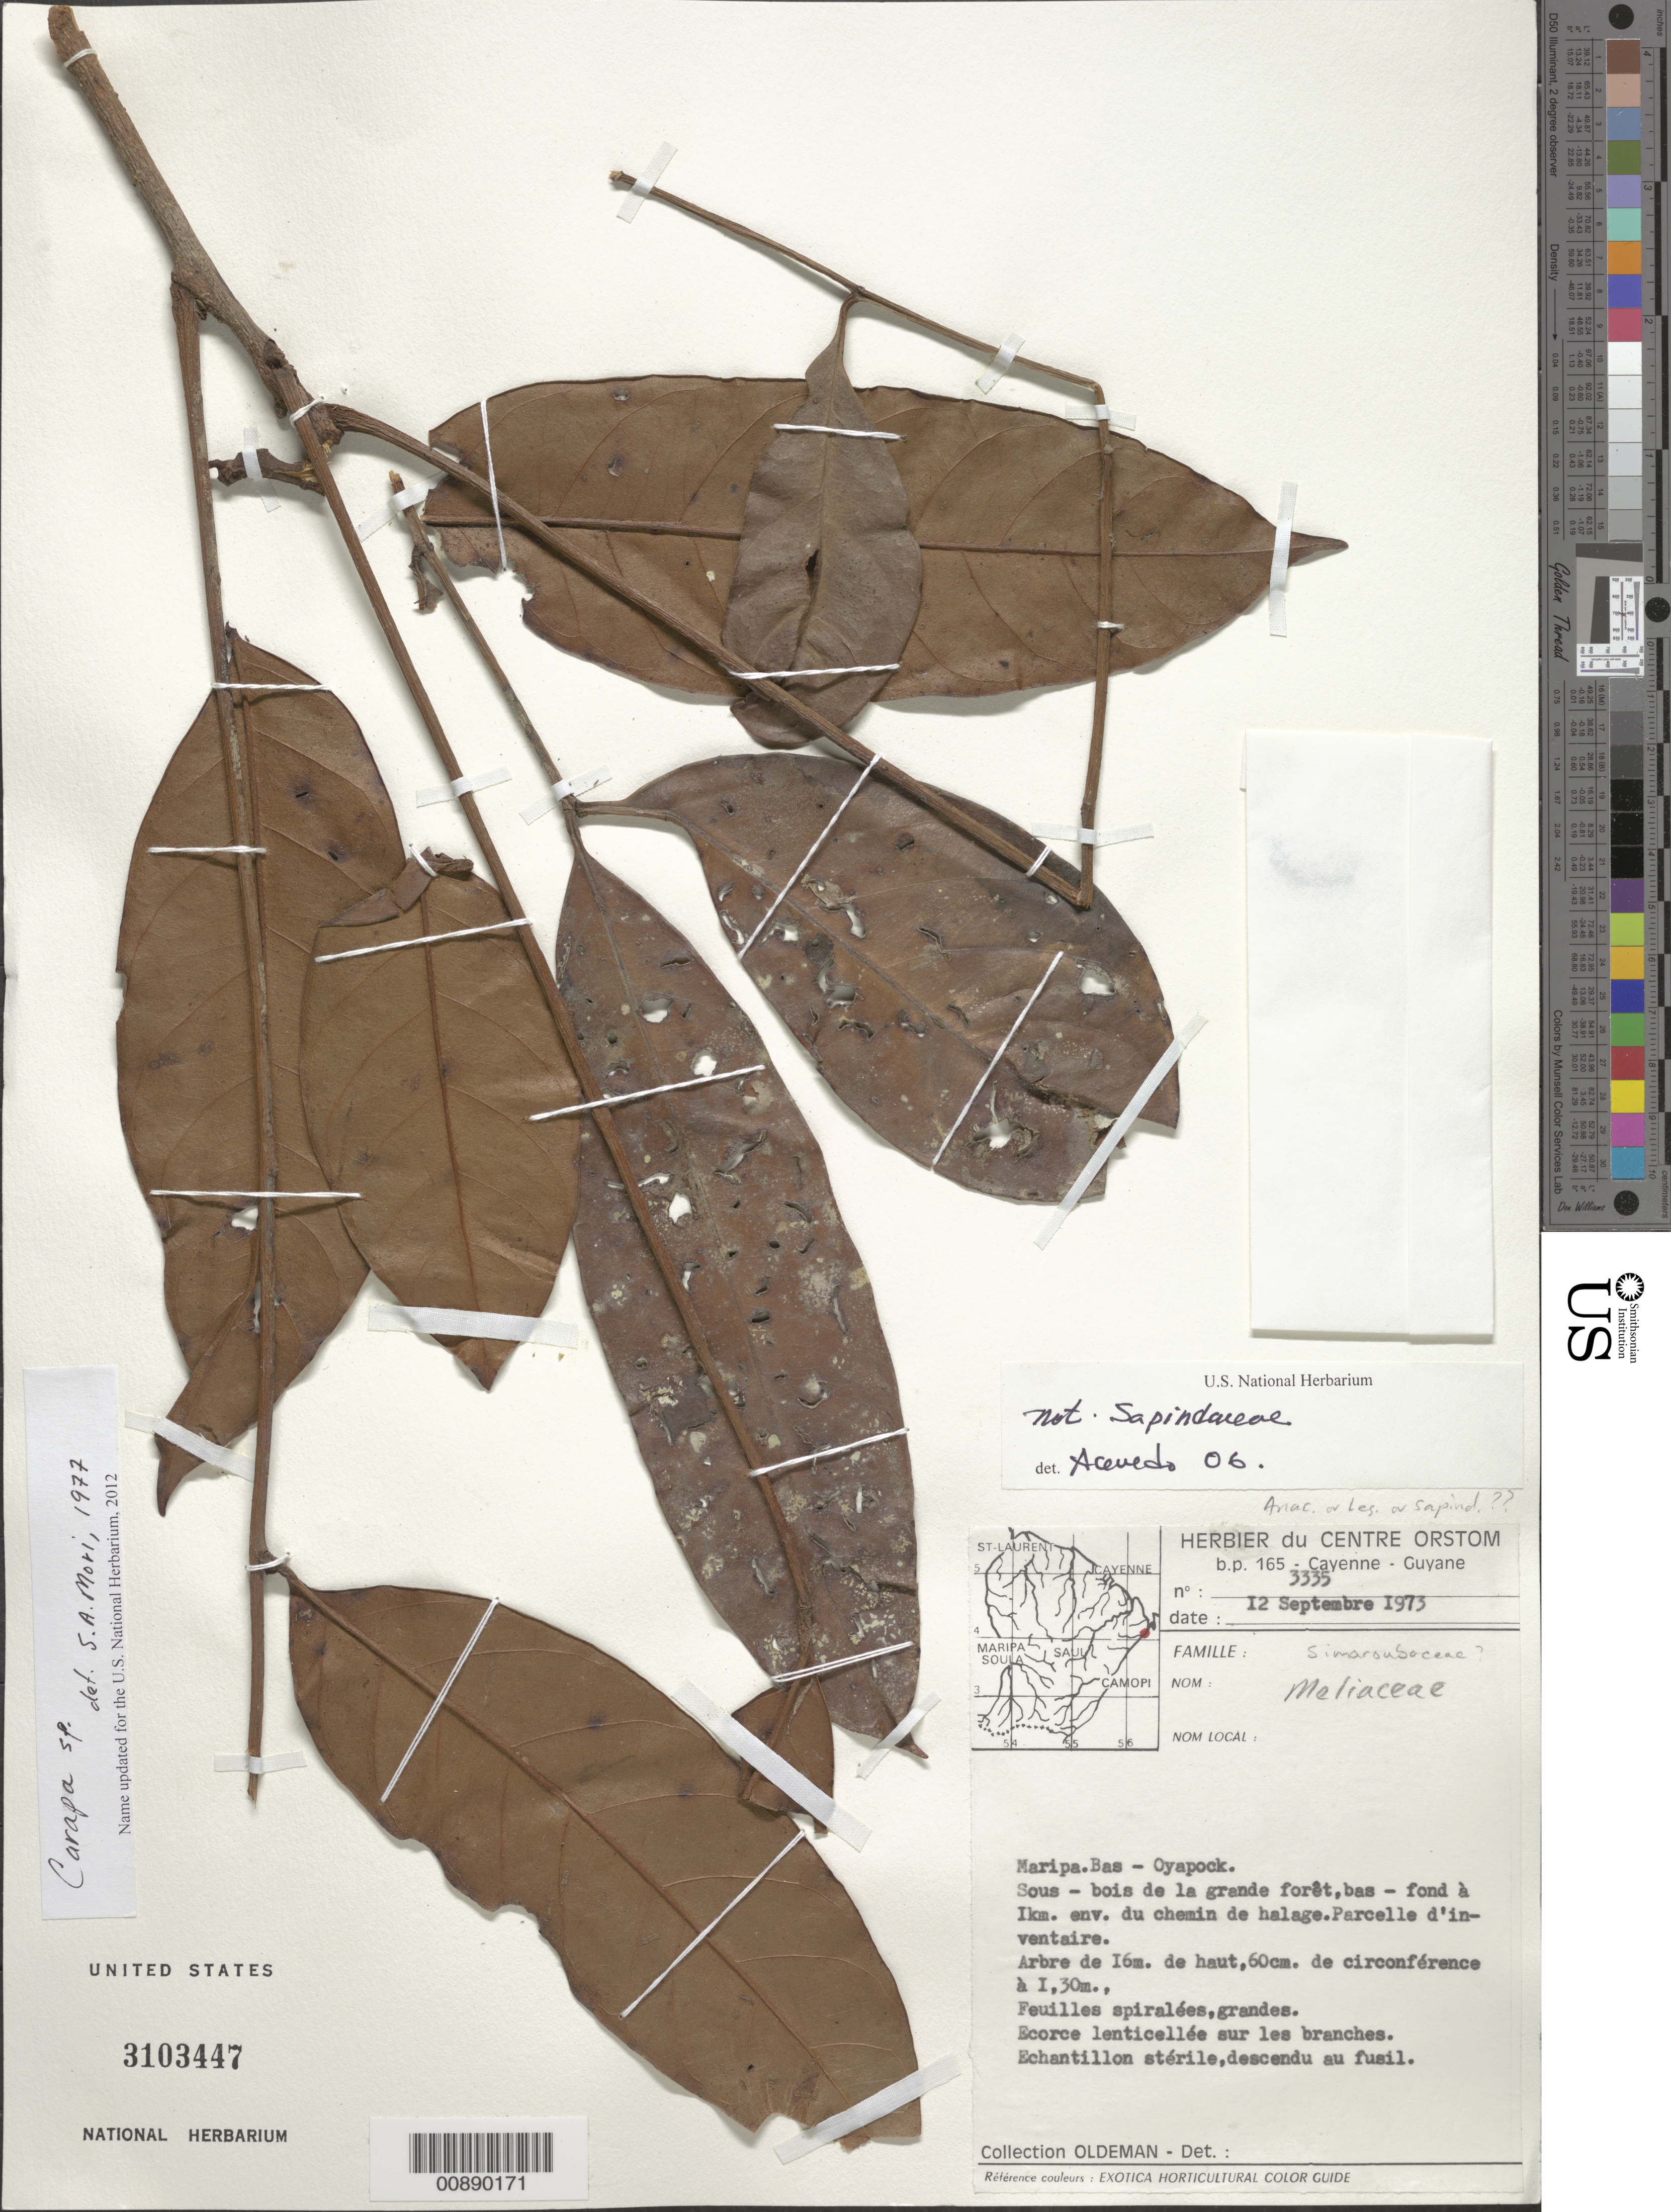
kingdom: Plantae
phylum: Tracheophyta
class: Magnoliopsida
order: Sapindales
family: Simaroubaceae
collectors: R. Oldeman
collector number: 3335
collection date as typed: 12-Sep-73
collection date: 1973-09-12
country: French Guiana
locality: Maripa, Bas-Oyapock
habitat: Sous bois de la grande forêt, bas-fond 1 km env. du chemin de halage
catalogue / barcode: US 3103447